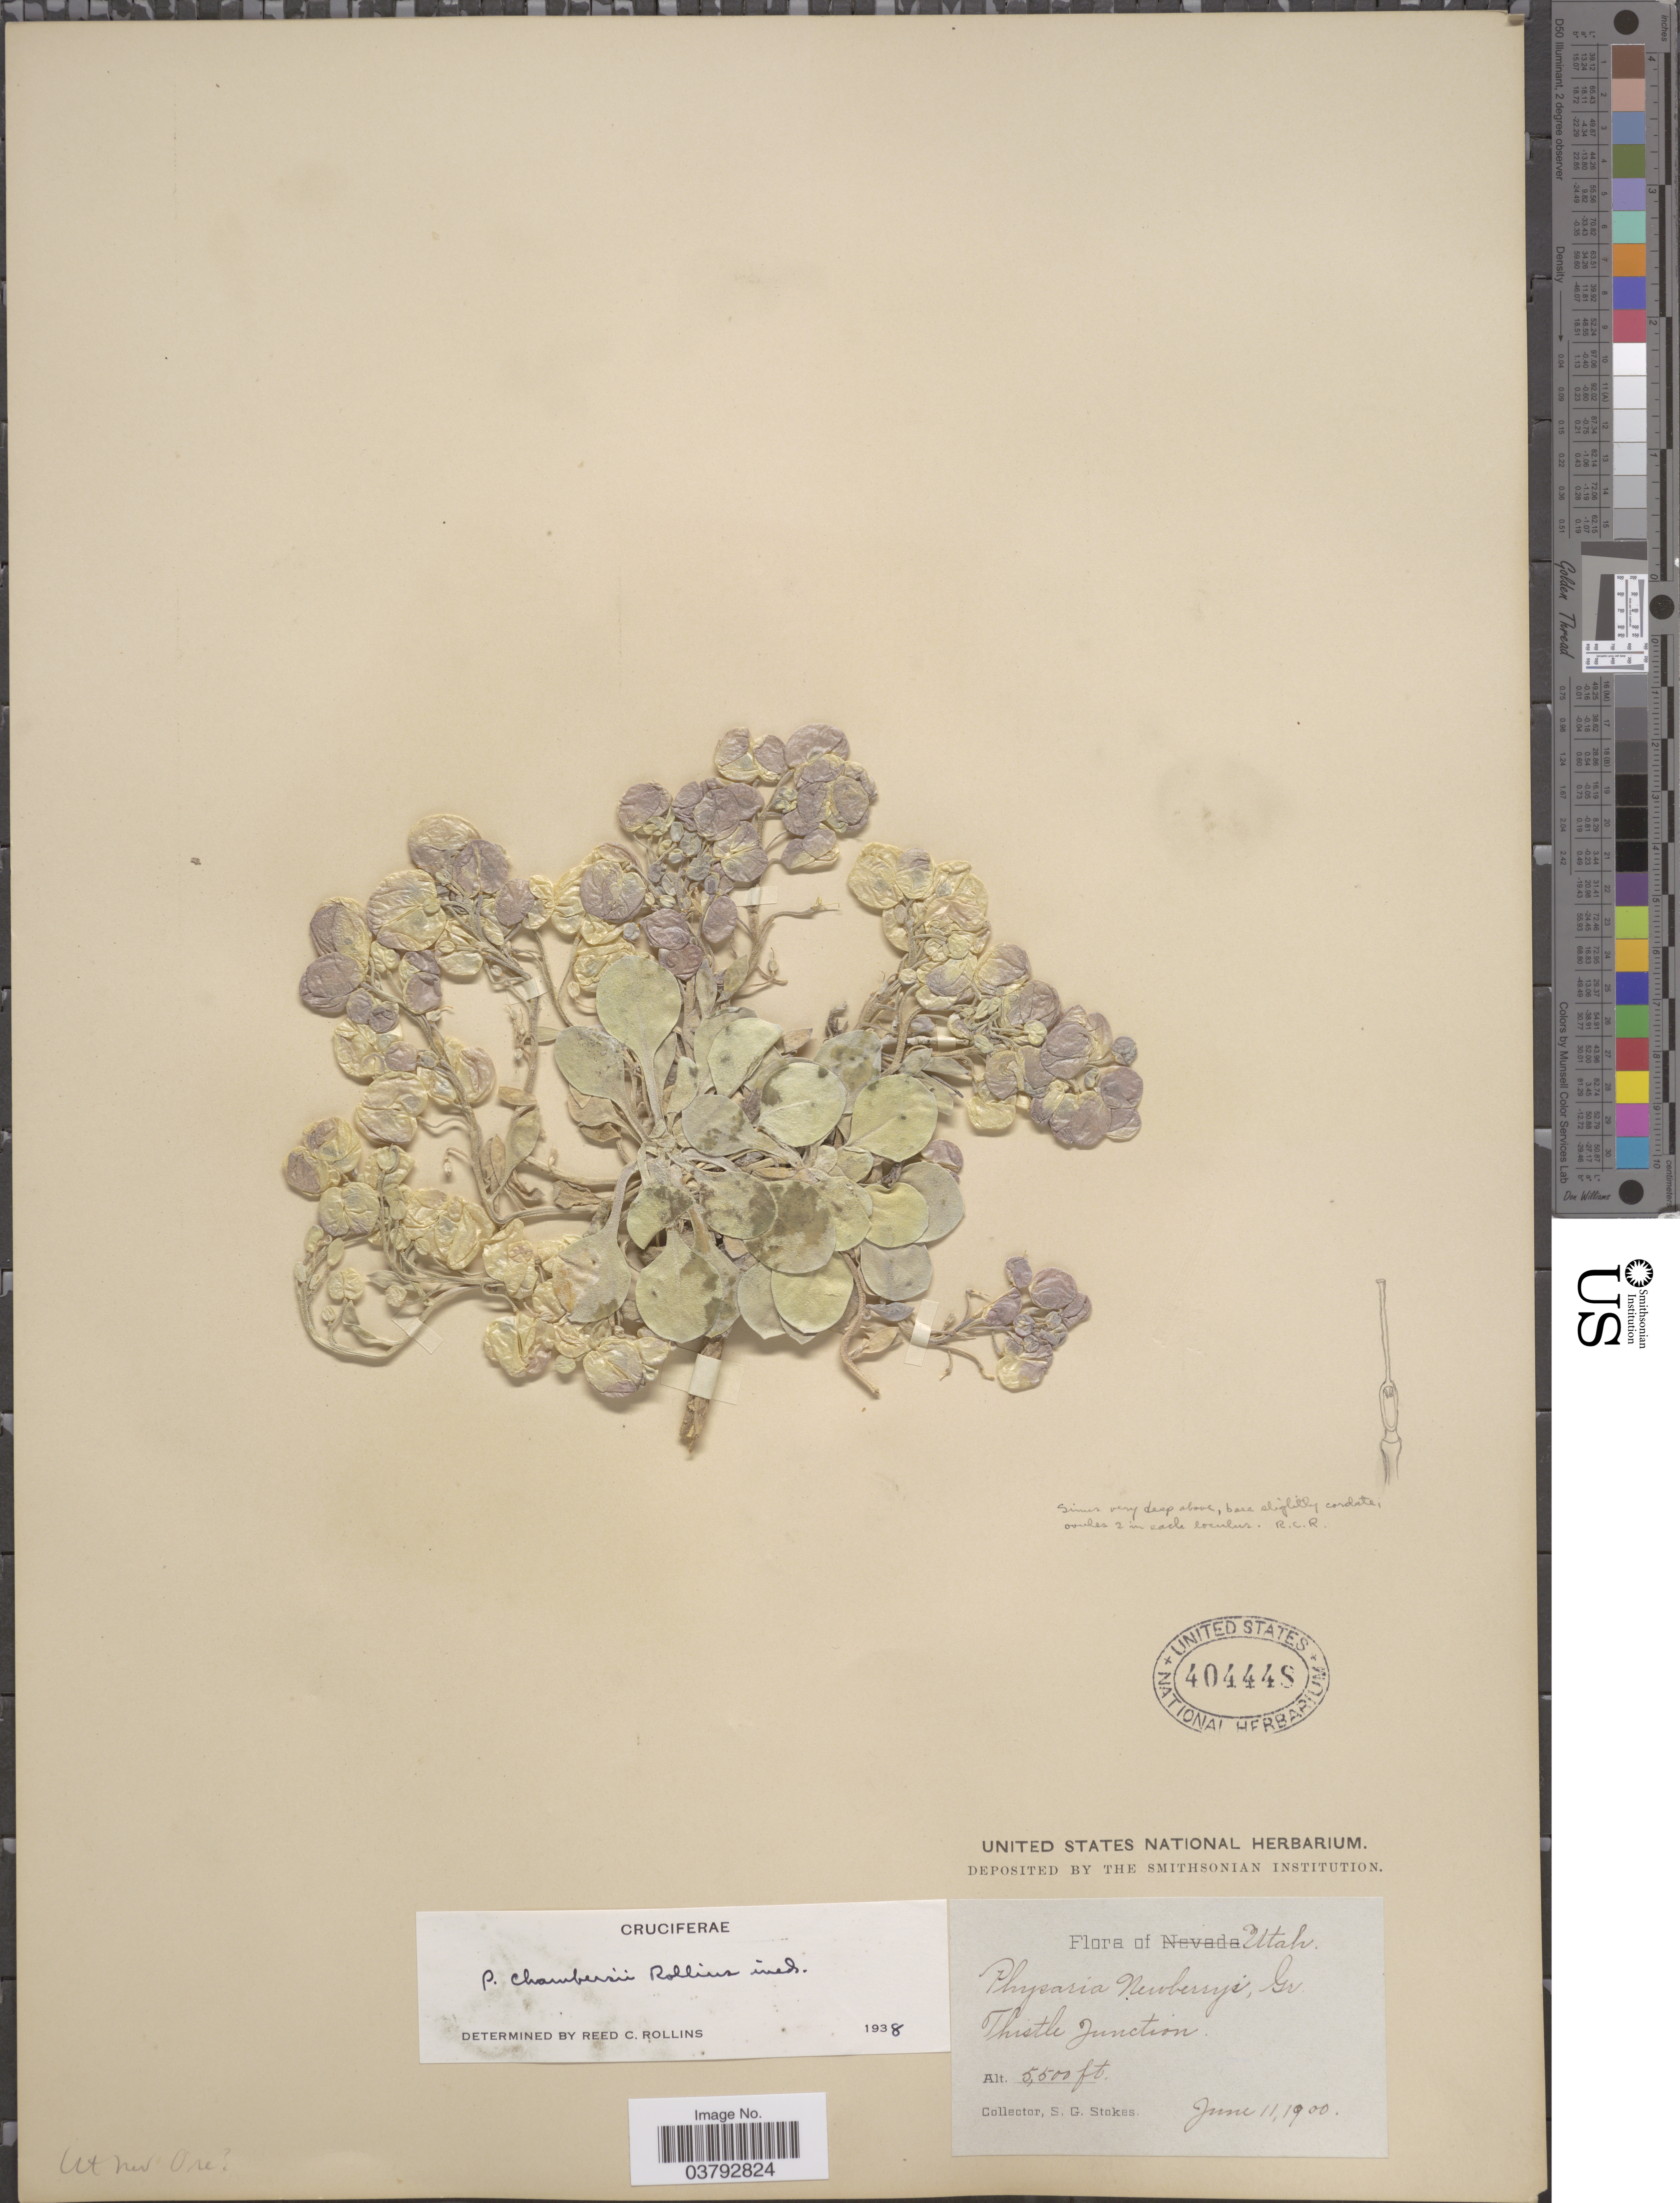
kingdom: Plantae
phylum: Tracheophyta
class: Magnoliopsida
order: Brassicales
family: Brassicaceae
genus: Physaria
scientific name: Physaria chambersii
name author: Rollins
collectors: S. G. Stokes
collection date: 1900-06-11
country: United States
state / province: Utah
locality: Thistle Junction.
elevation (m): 1676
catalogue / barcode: US 404448